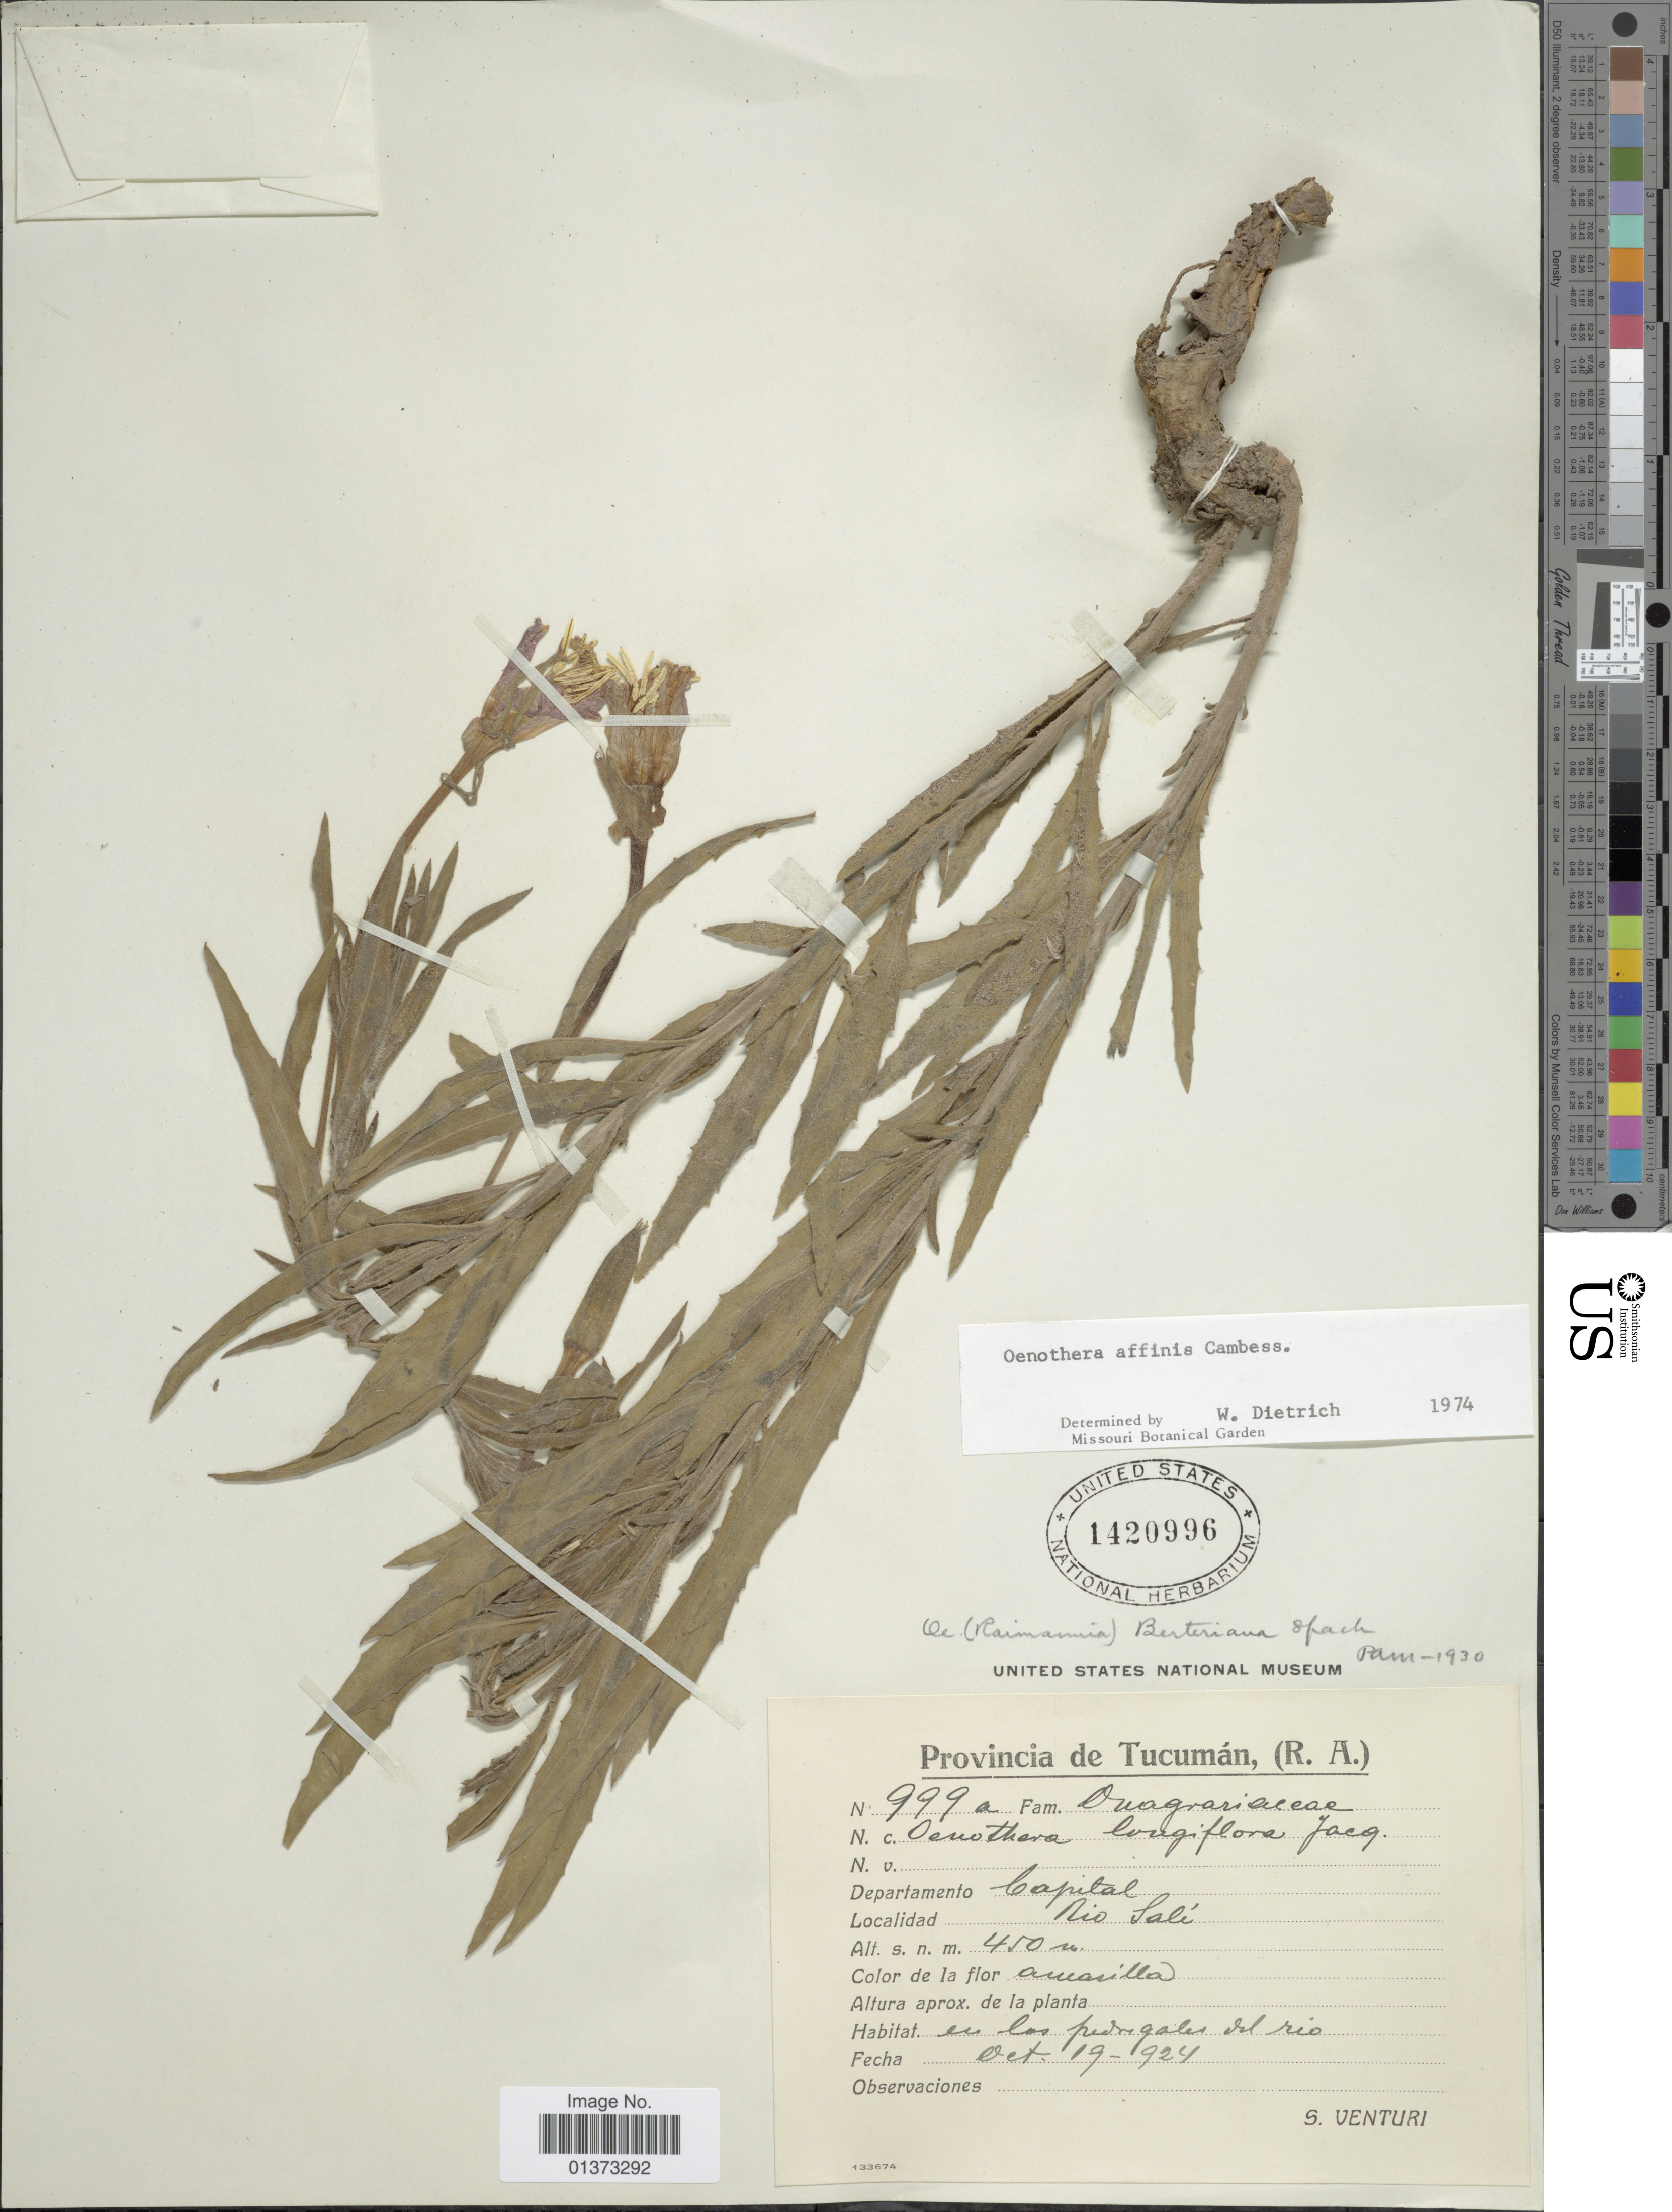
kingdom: Plantae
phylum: Tracheophyta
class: Magnoliopsida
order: Myrtales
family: Onagraceae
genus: Oenothera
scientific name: Oenothera affinis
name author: Cambess.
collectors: S. Venturi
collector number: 999a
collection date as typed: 924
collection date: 1924-10-19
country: Argentina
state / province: Tucuman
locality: Departamento Capital, Rio Salé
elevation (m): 450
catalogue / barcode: US 1420996